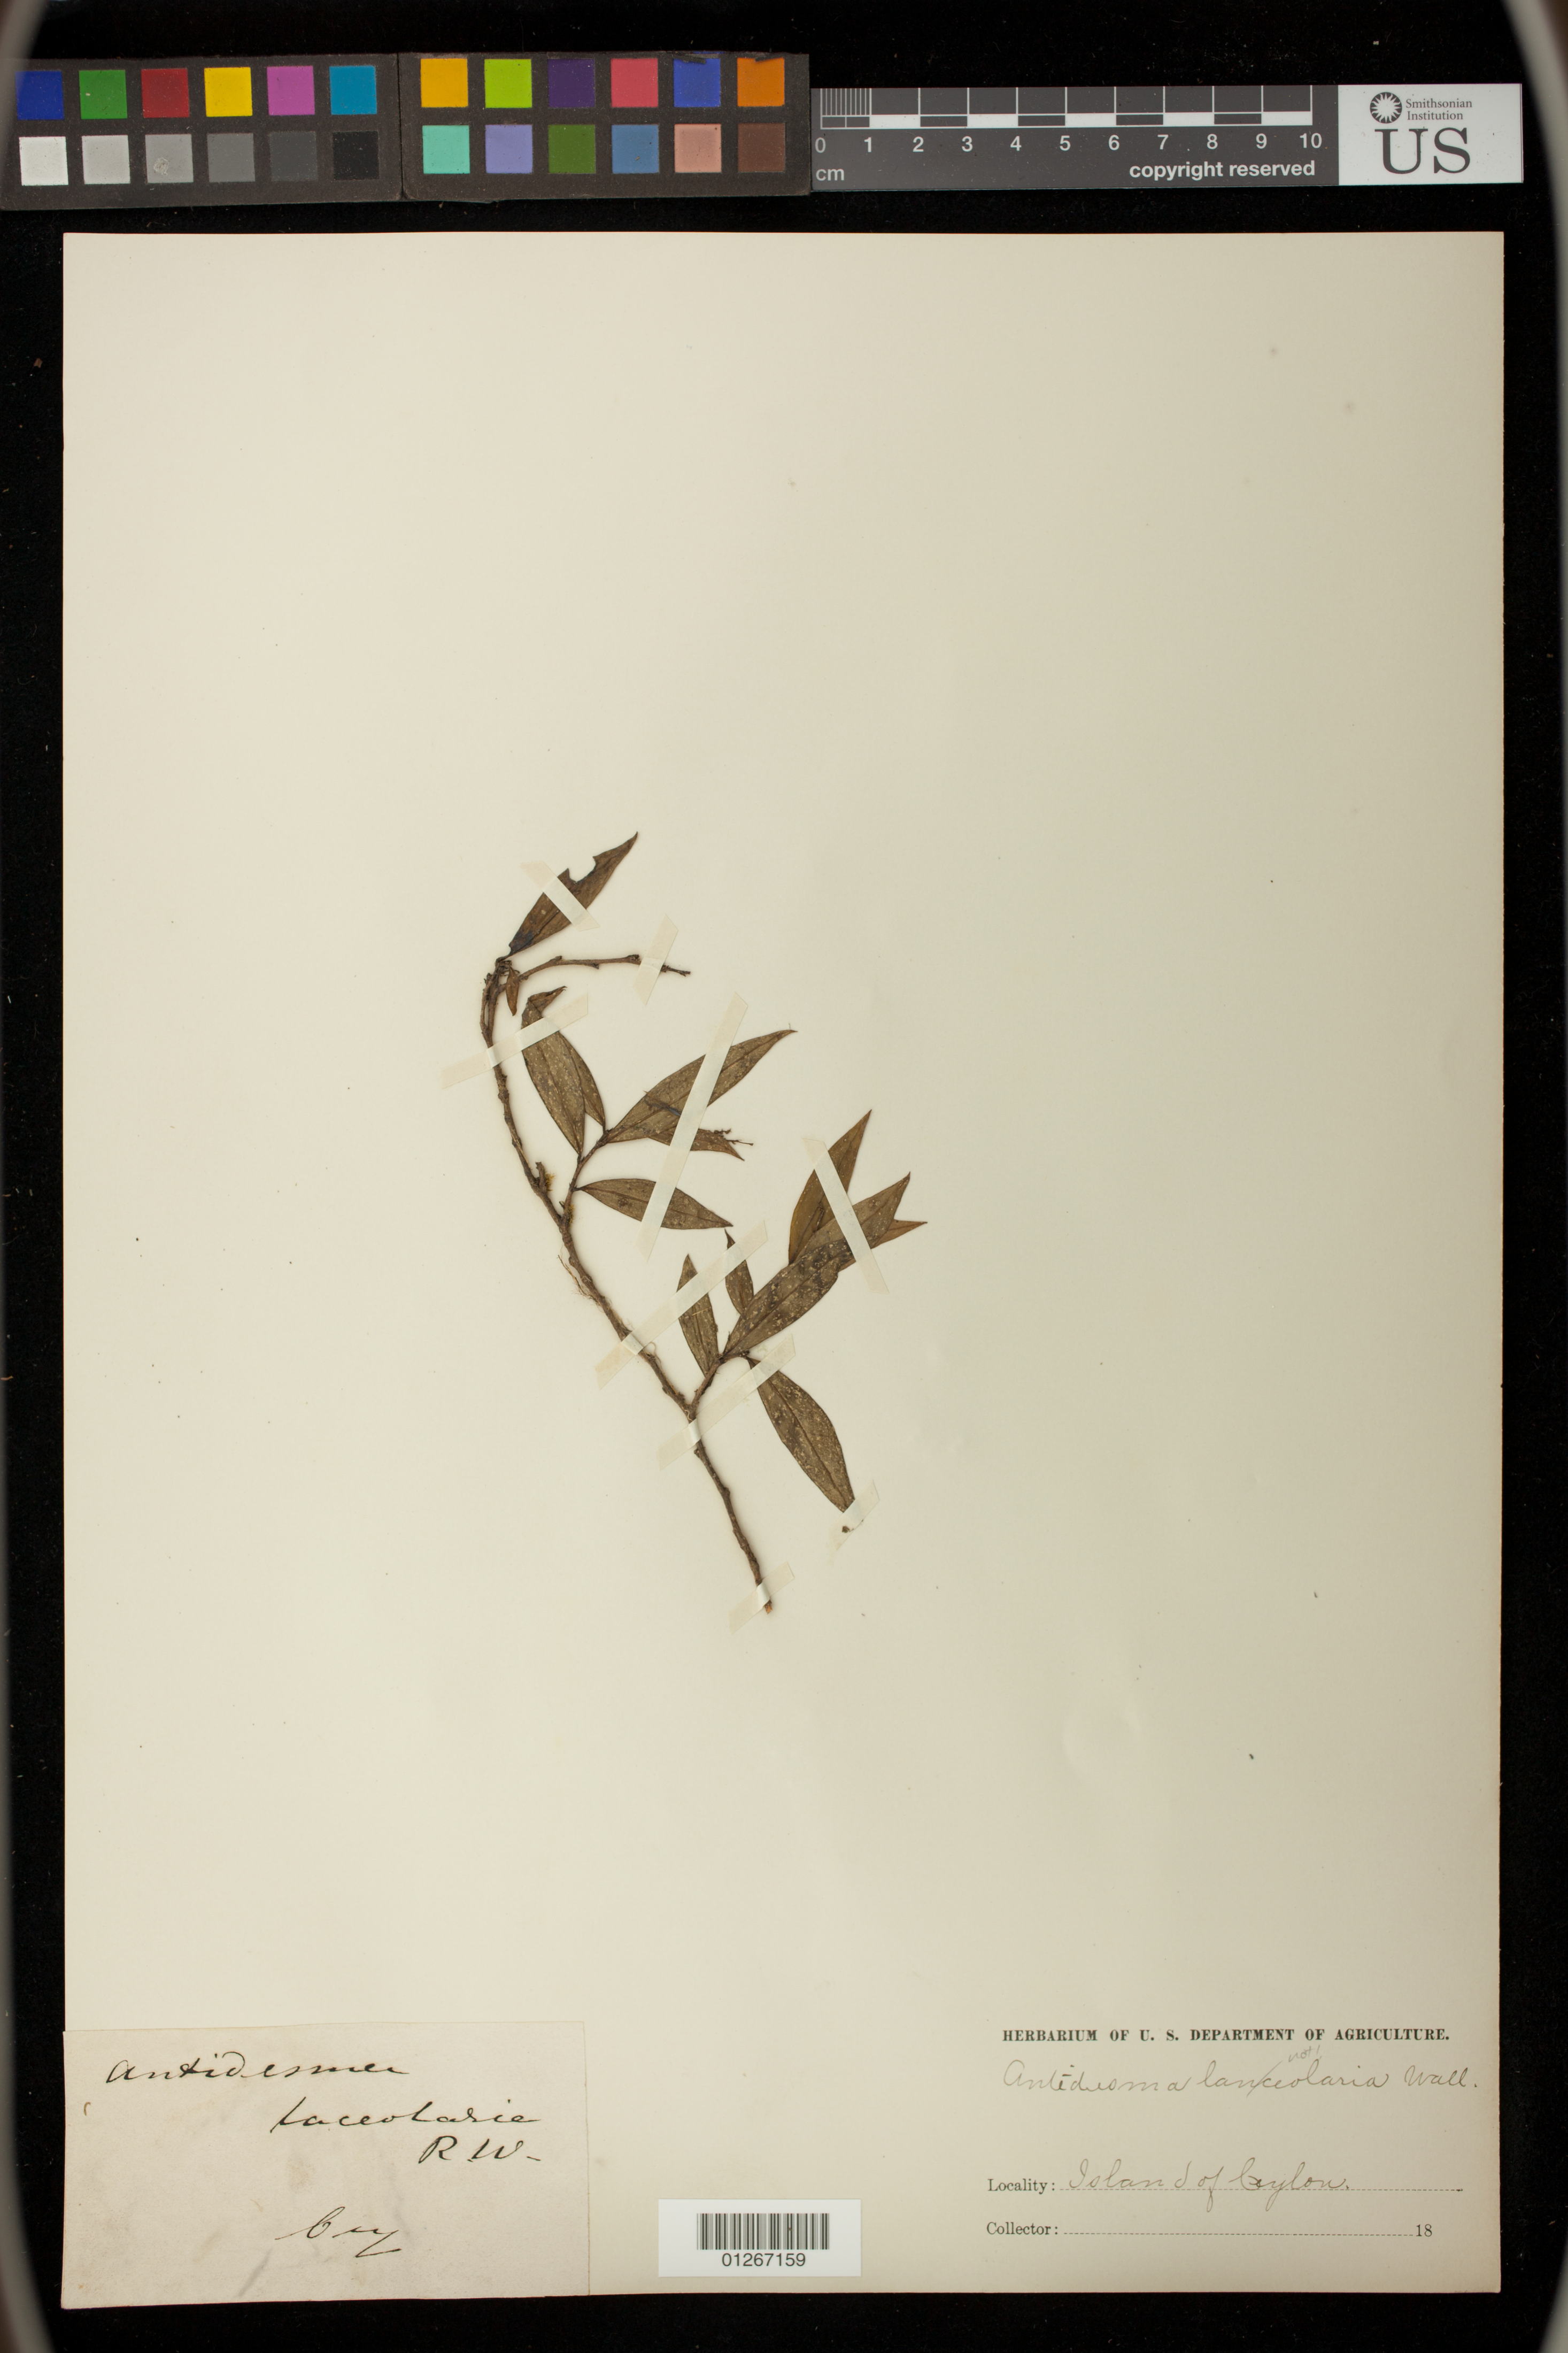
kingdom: Plantae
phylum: Tracheophyta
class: Magnoliopsida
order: Malpighiales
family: Phyllanthaceae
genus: Antidesma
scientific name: Antidesma sp.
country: Sri Lanka